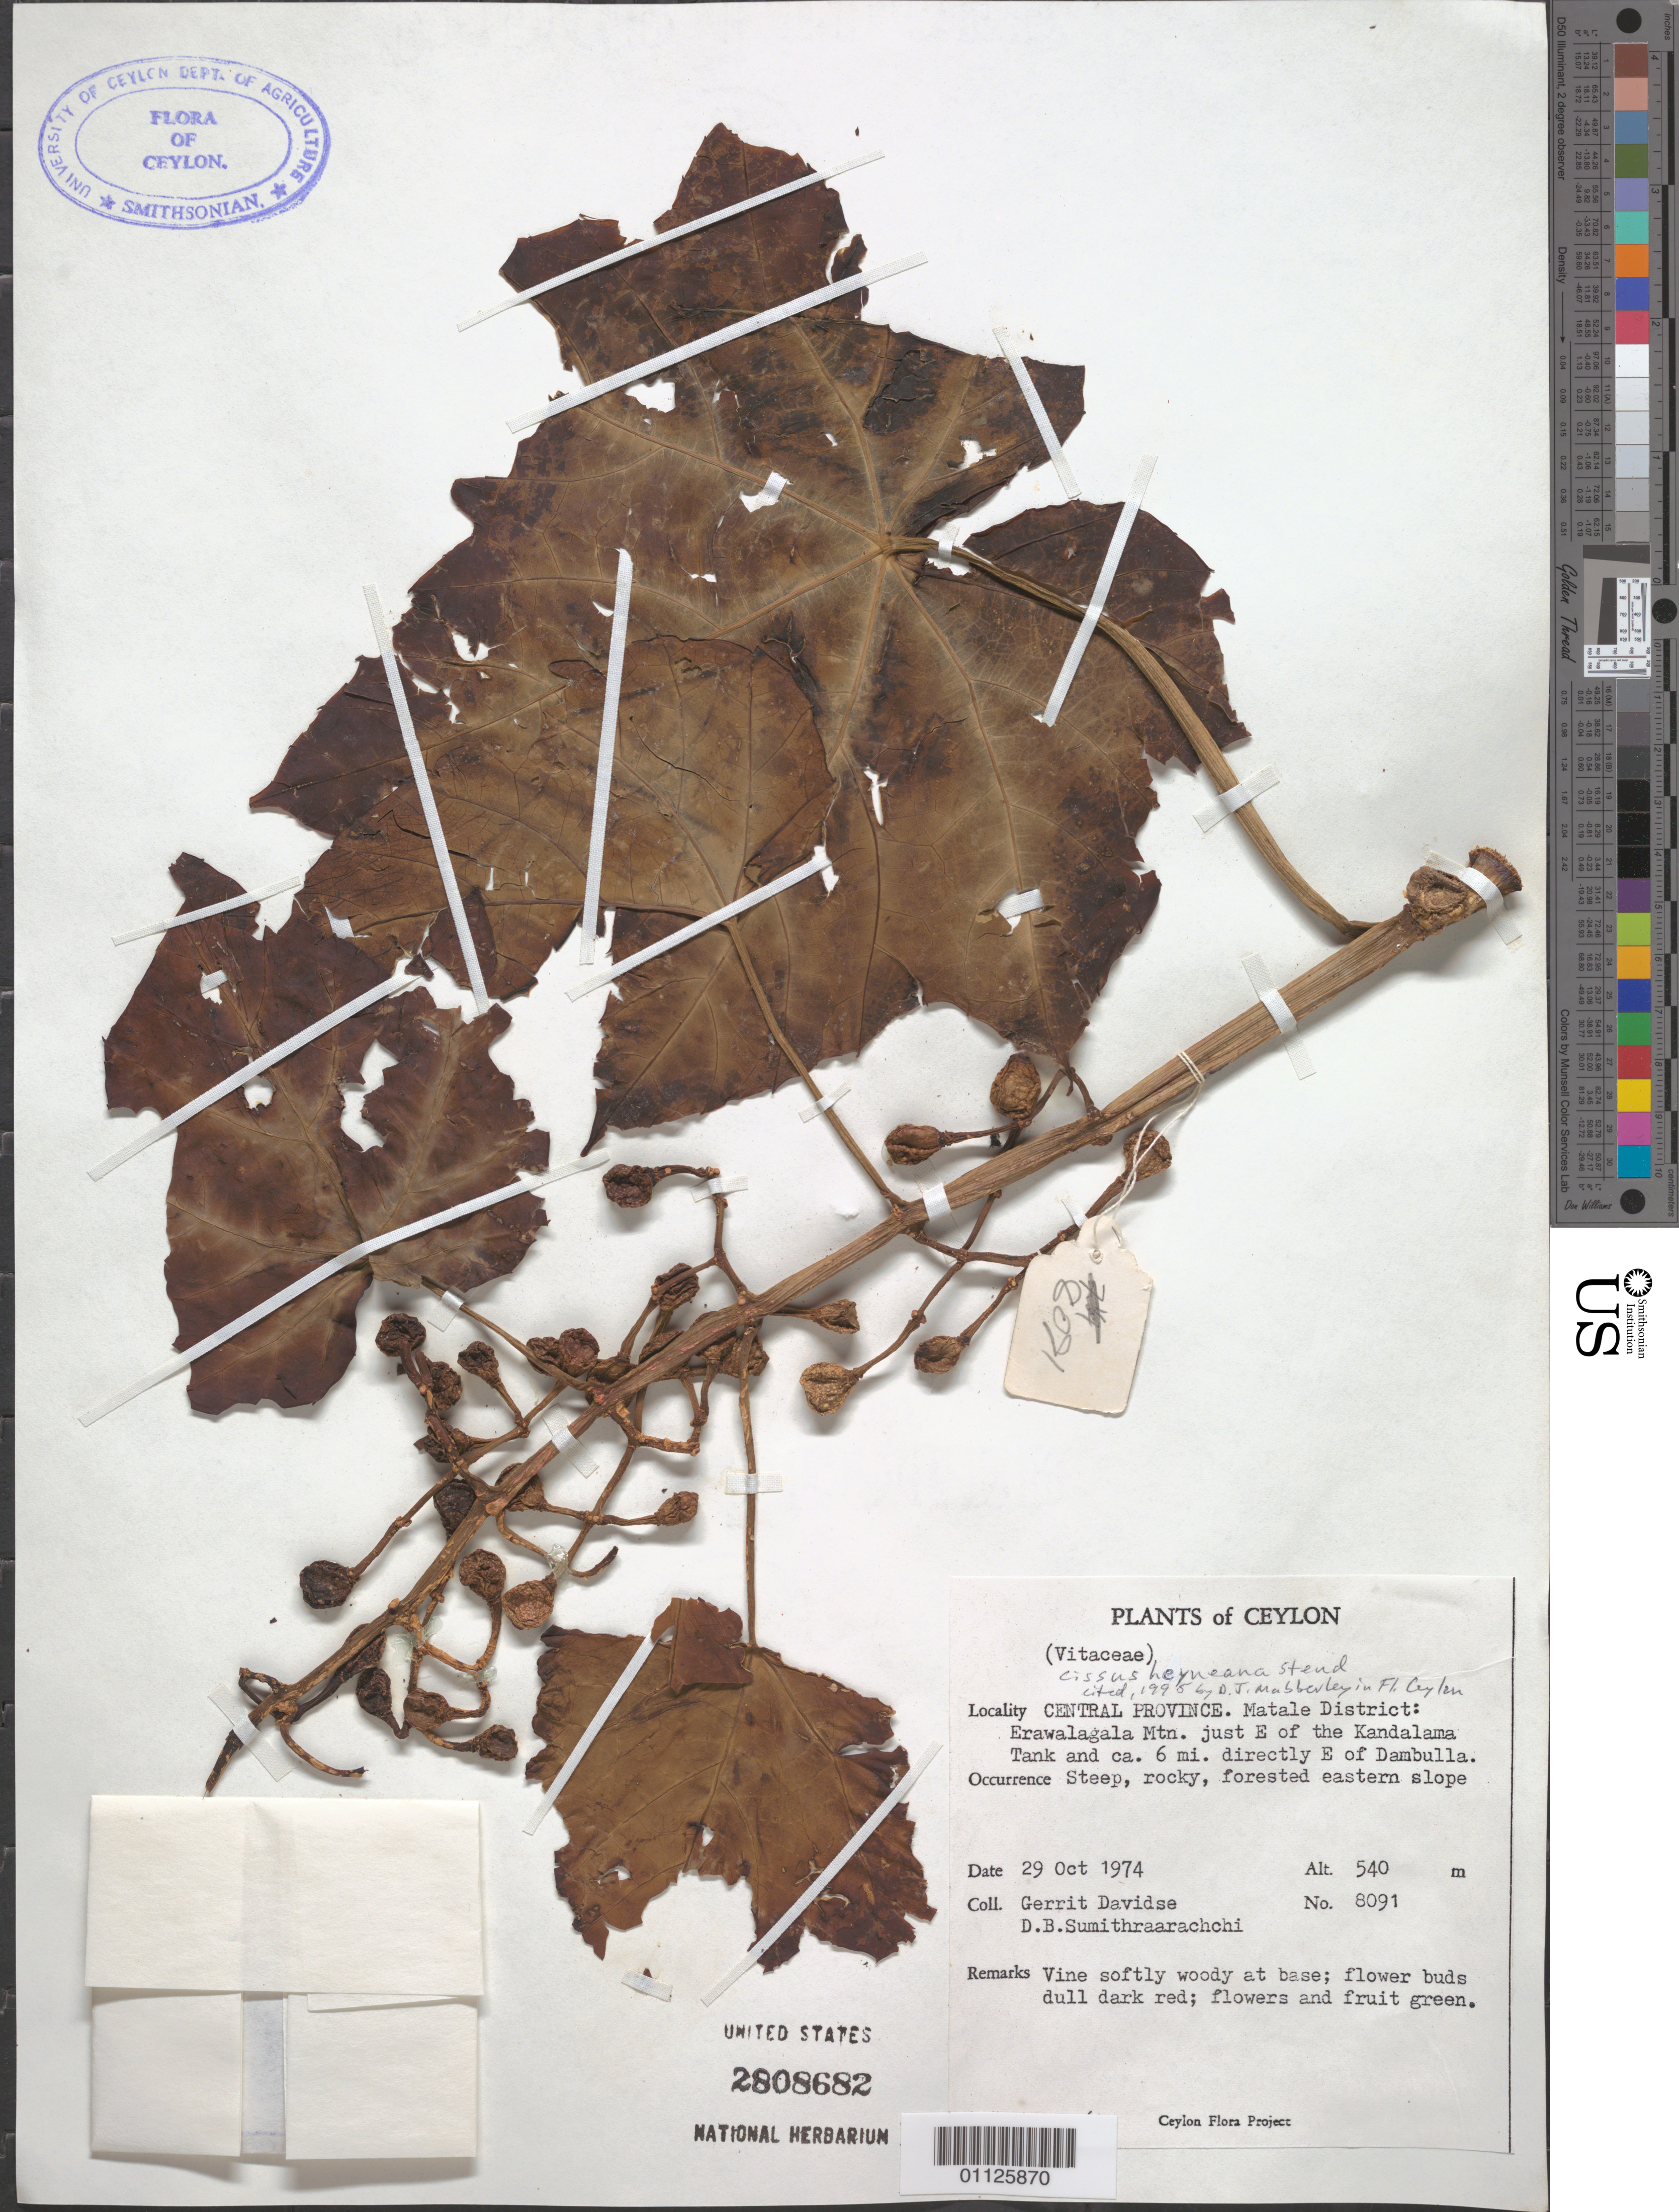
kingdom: Plantae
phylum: Tracheophyta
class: Magnoliopsida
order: Vitales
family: Vitaceae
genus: Cissus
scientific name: Cissus heyneana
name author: Steud.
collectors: G. Davidse & D. B. Sumithraarachchi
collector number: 8091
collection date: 1974-10-29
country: Sri Lanka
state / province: Central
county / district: Matale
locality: Erawalagala Mtn, just E of the Kandalama. 6 mi directly E of Dambulla.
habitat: Steep, rocky, forested eastern slope. Vine, softly woody at base.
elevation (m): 540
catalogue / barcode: US 2808682